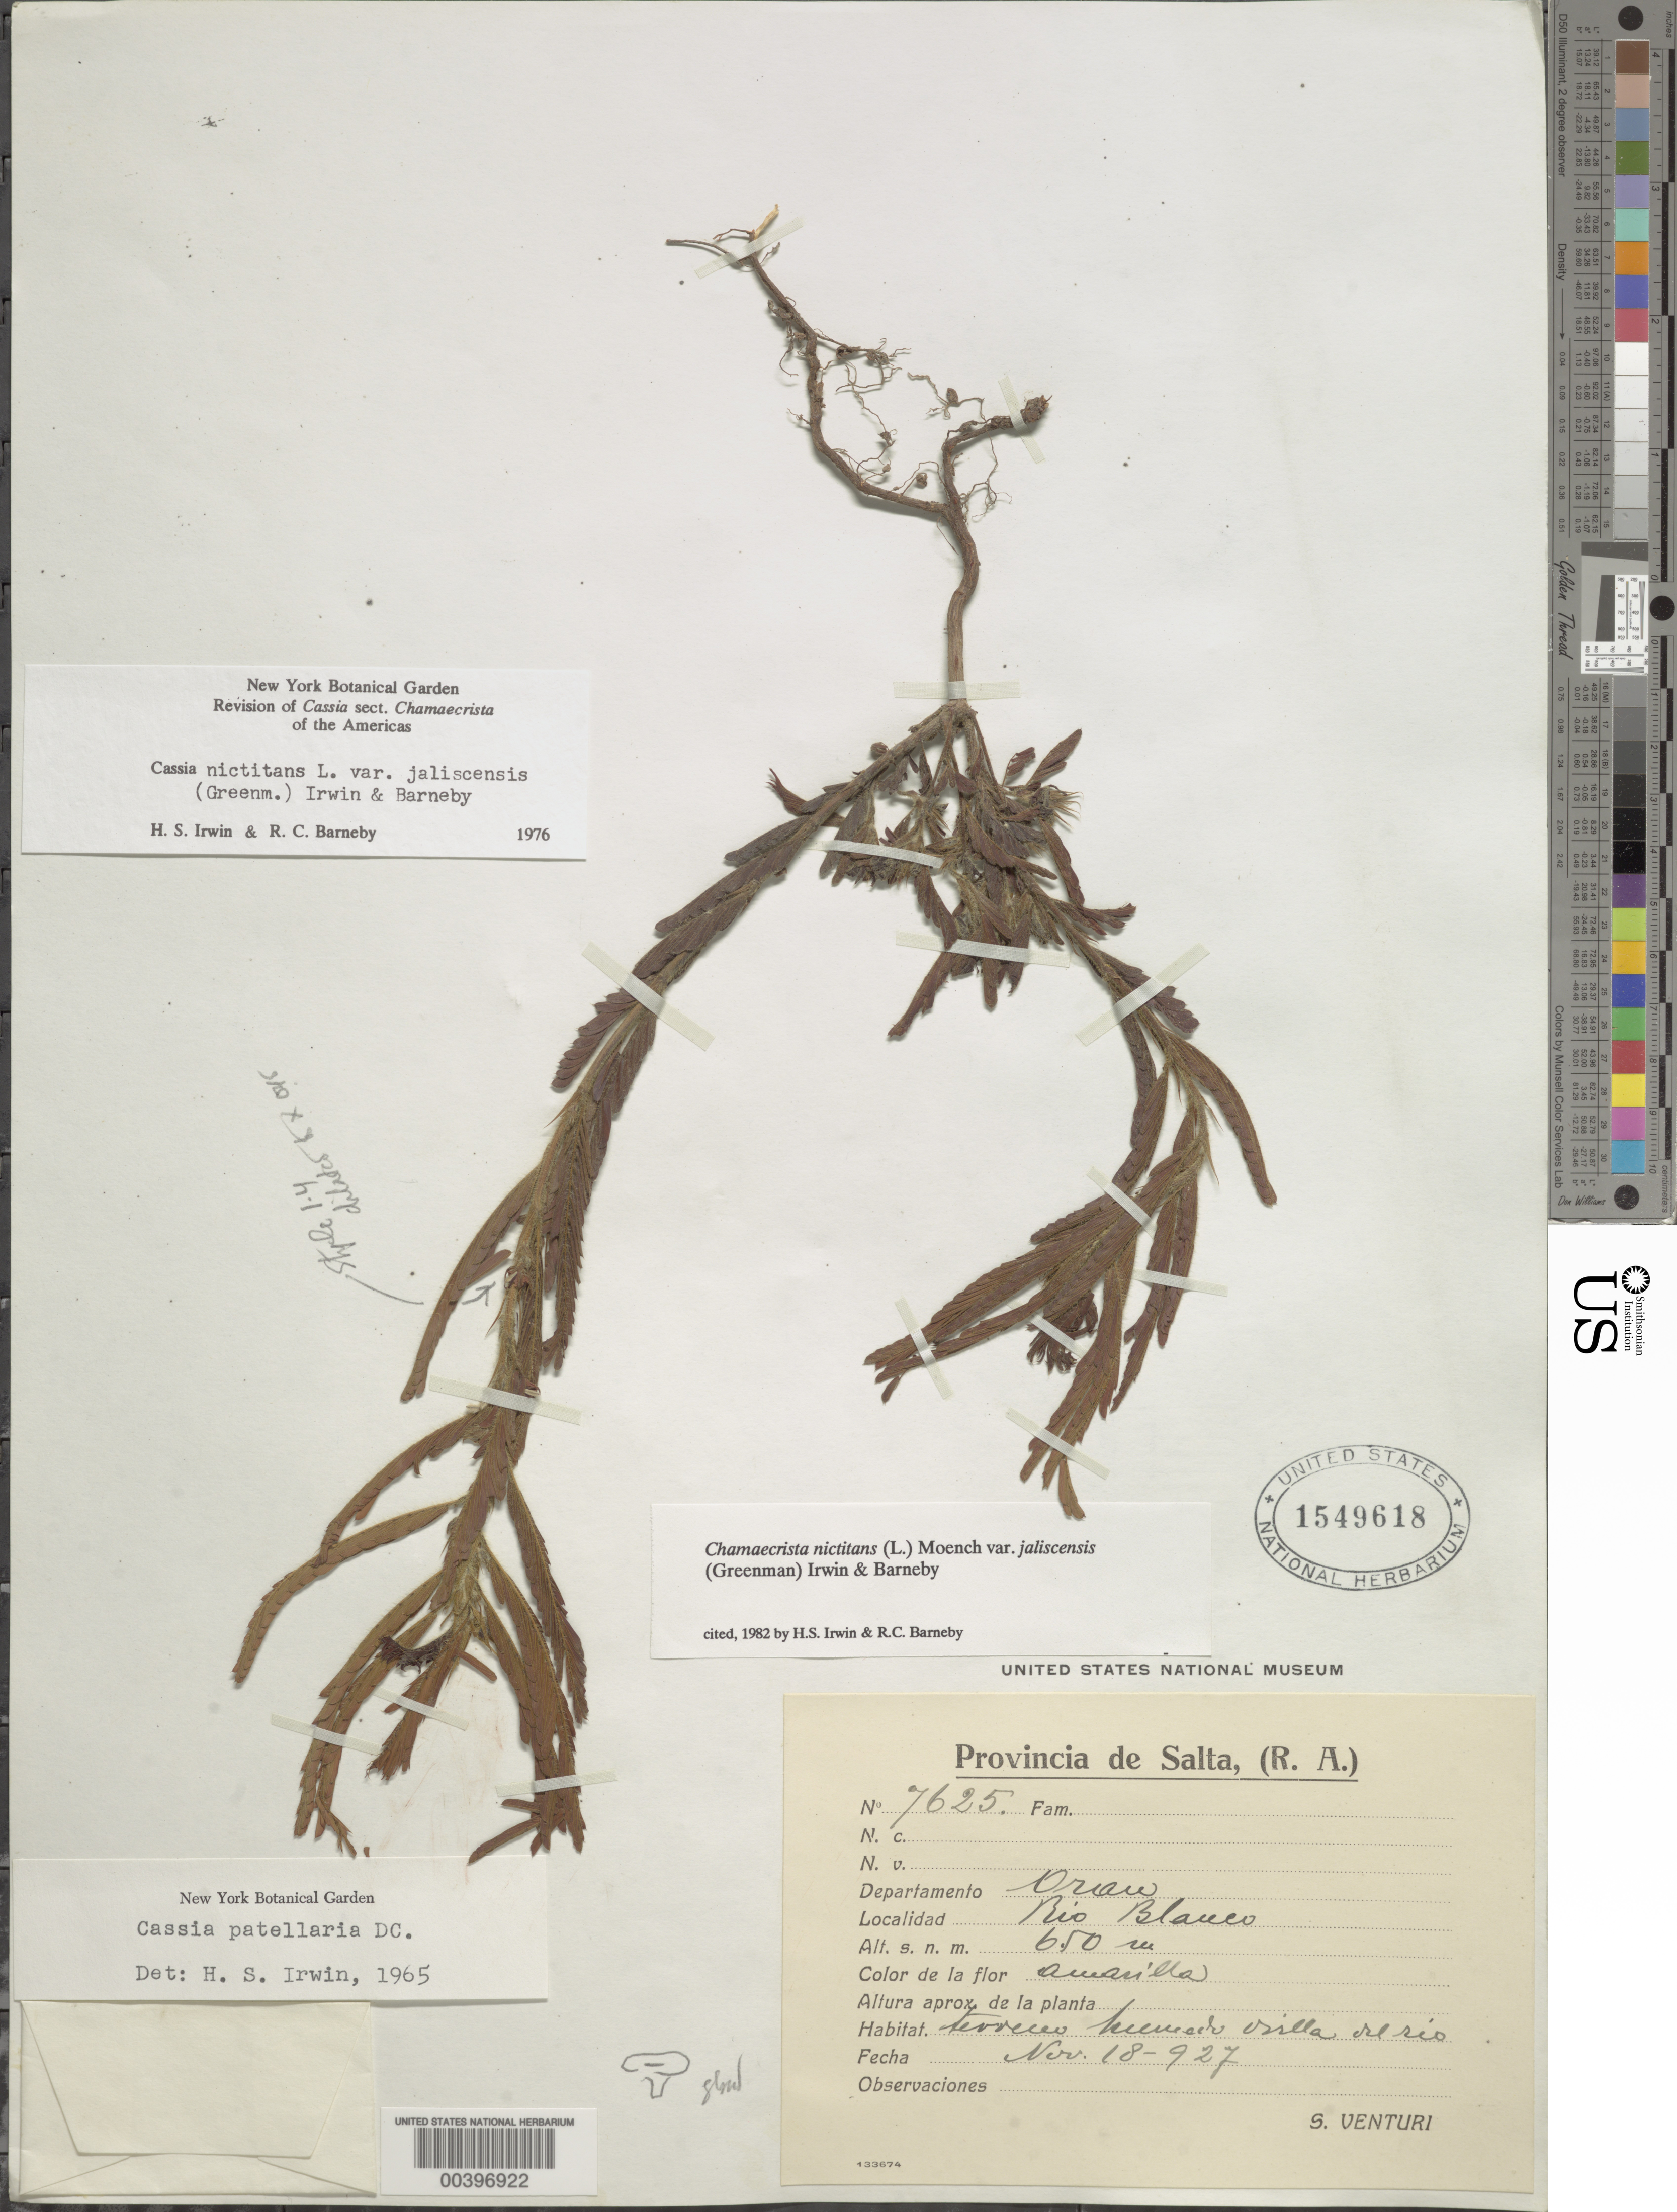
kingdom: Plantae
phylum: Tracheophyta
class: Magnoliopsida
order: Fabales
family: Fabaceae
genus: Chamaecrista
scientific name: Chamaecrista nictitans var. jaliscensis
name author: (Greenm.) H.S. Irwin & Barneby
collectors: S. Venturi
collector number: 7625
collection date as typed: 18 Nov 1927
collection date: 1927-11-18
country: Argentina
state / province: Salta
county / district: Orán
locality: Rio Blanco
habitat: Terreno humido orilla del rio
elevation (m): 650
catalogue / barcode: US 1549618